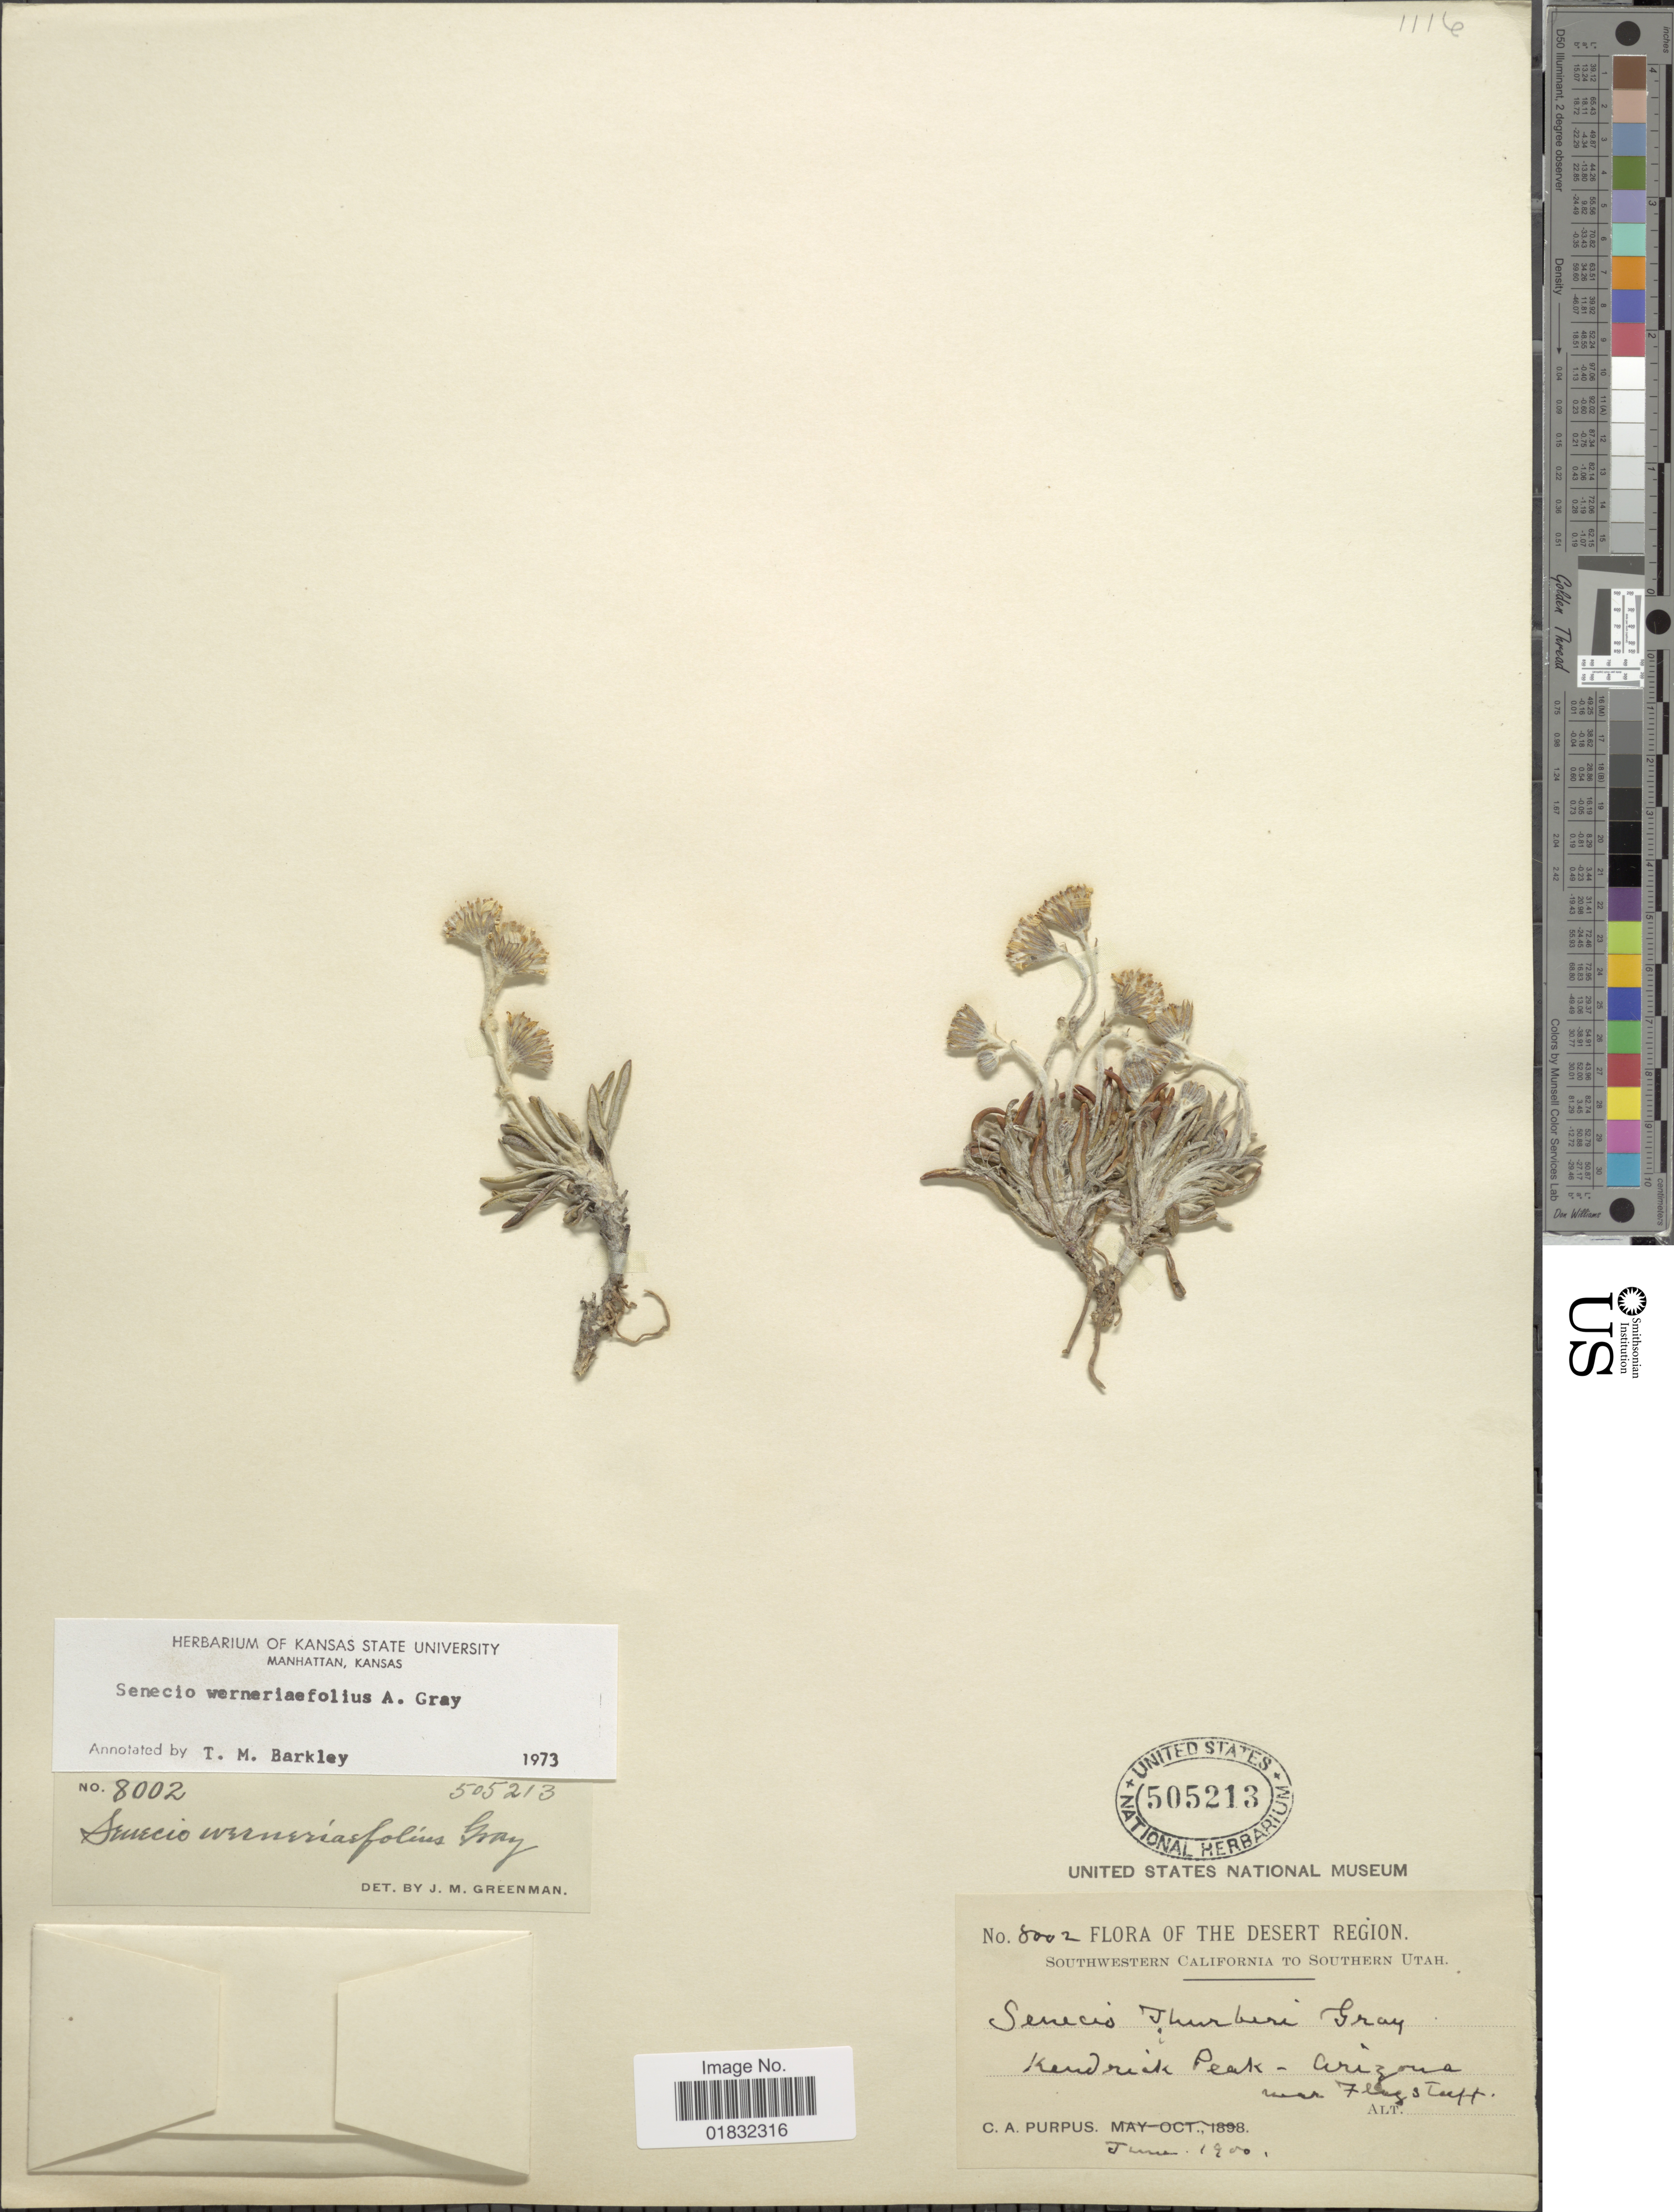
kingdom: Plantae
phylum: Tracheophyta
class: Magnoliopsida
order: Asterales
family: Asteraceae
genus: Packera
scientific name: Packera werneriifolia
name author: (A. Gray) W.A. Weber & Á. Löve ex Trock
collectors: C. A. Purpus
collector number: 8002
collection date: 1900-06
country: United States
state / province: Utah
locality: The Desert Region, Southwestern California to Southern Utah, Kenrick Peak - Arizona near Flagstaff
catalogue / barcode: US 505213